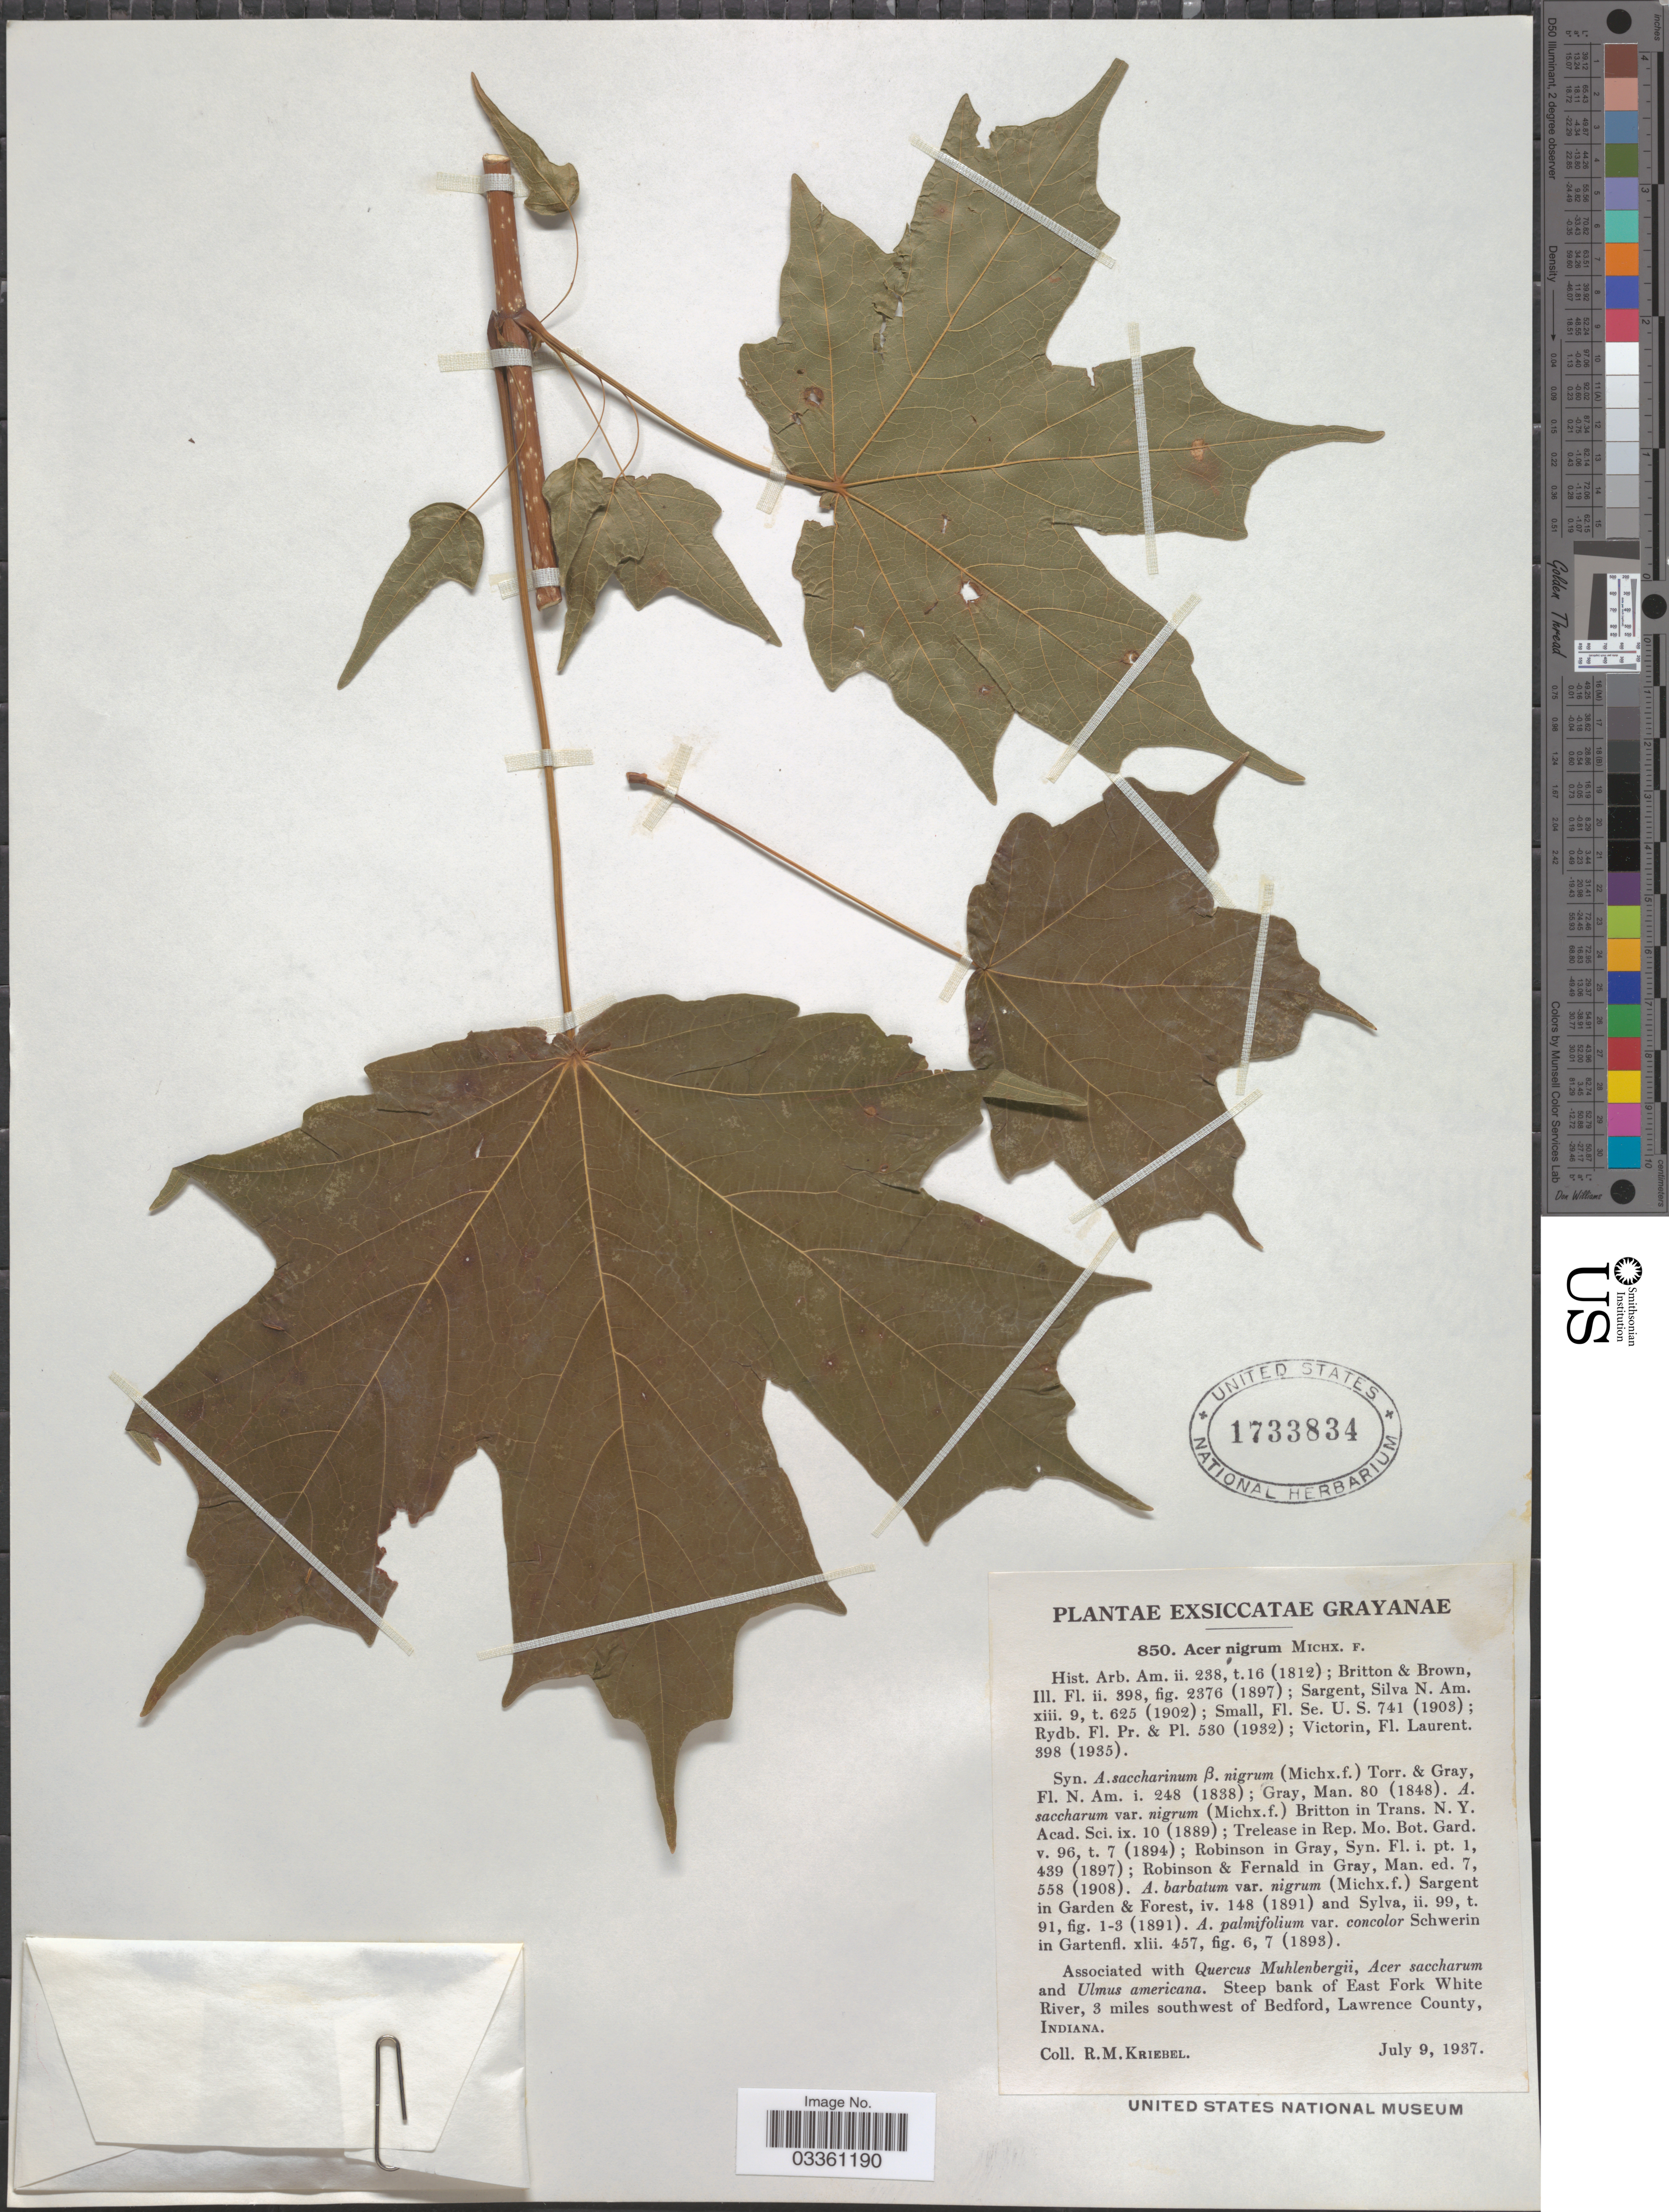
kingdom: Plantae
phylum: Tracheophyta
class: Magnoliopsida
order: Sapindales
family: Sapindaceae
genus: Acer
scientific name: Acer saccharum subsp. nigrum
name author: (F. Michx.) Desmarais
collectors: R. M. Kriebel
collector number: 850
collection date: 1937-07-09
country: United States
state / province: Indiana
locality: Steep bank of East Fork White River, 3 miles southwest of Bedford, Lawrence County.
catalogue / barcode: US 1733834